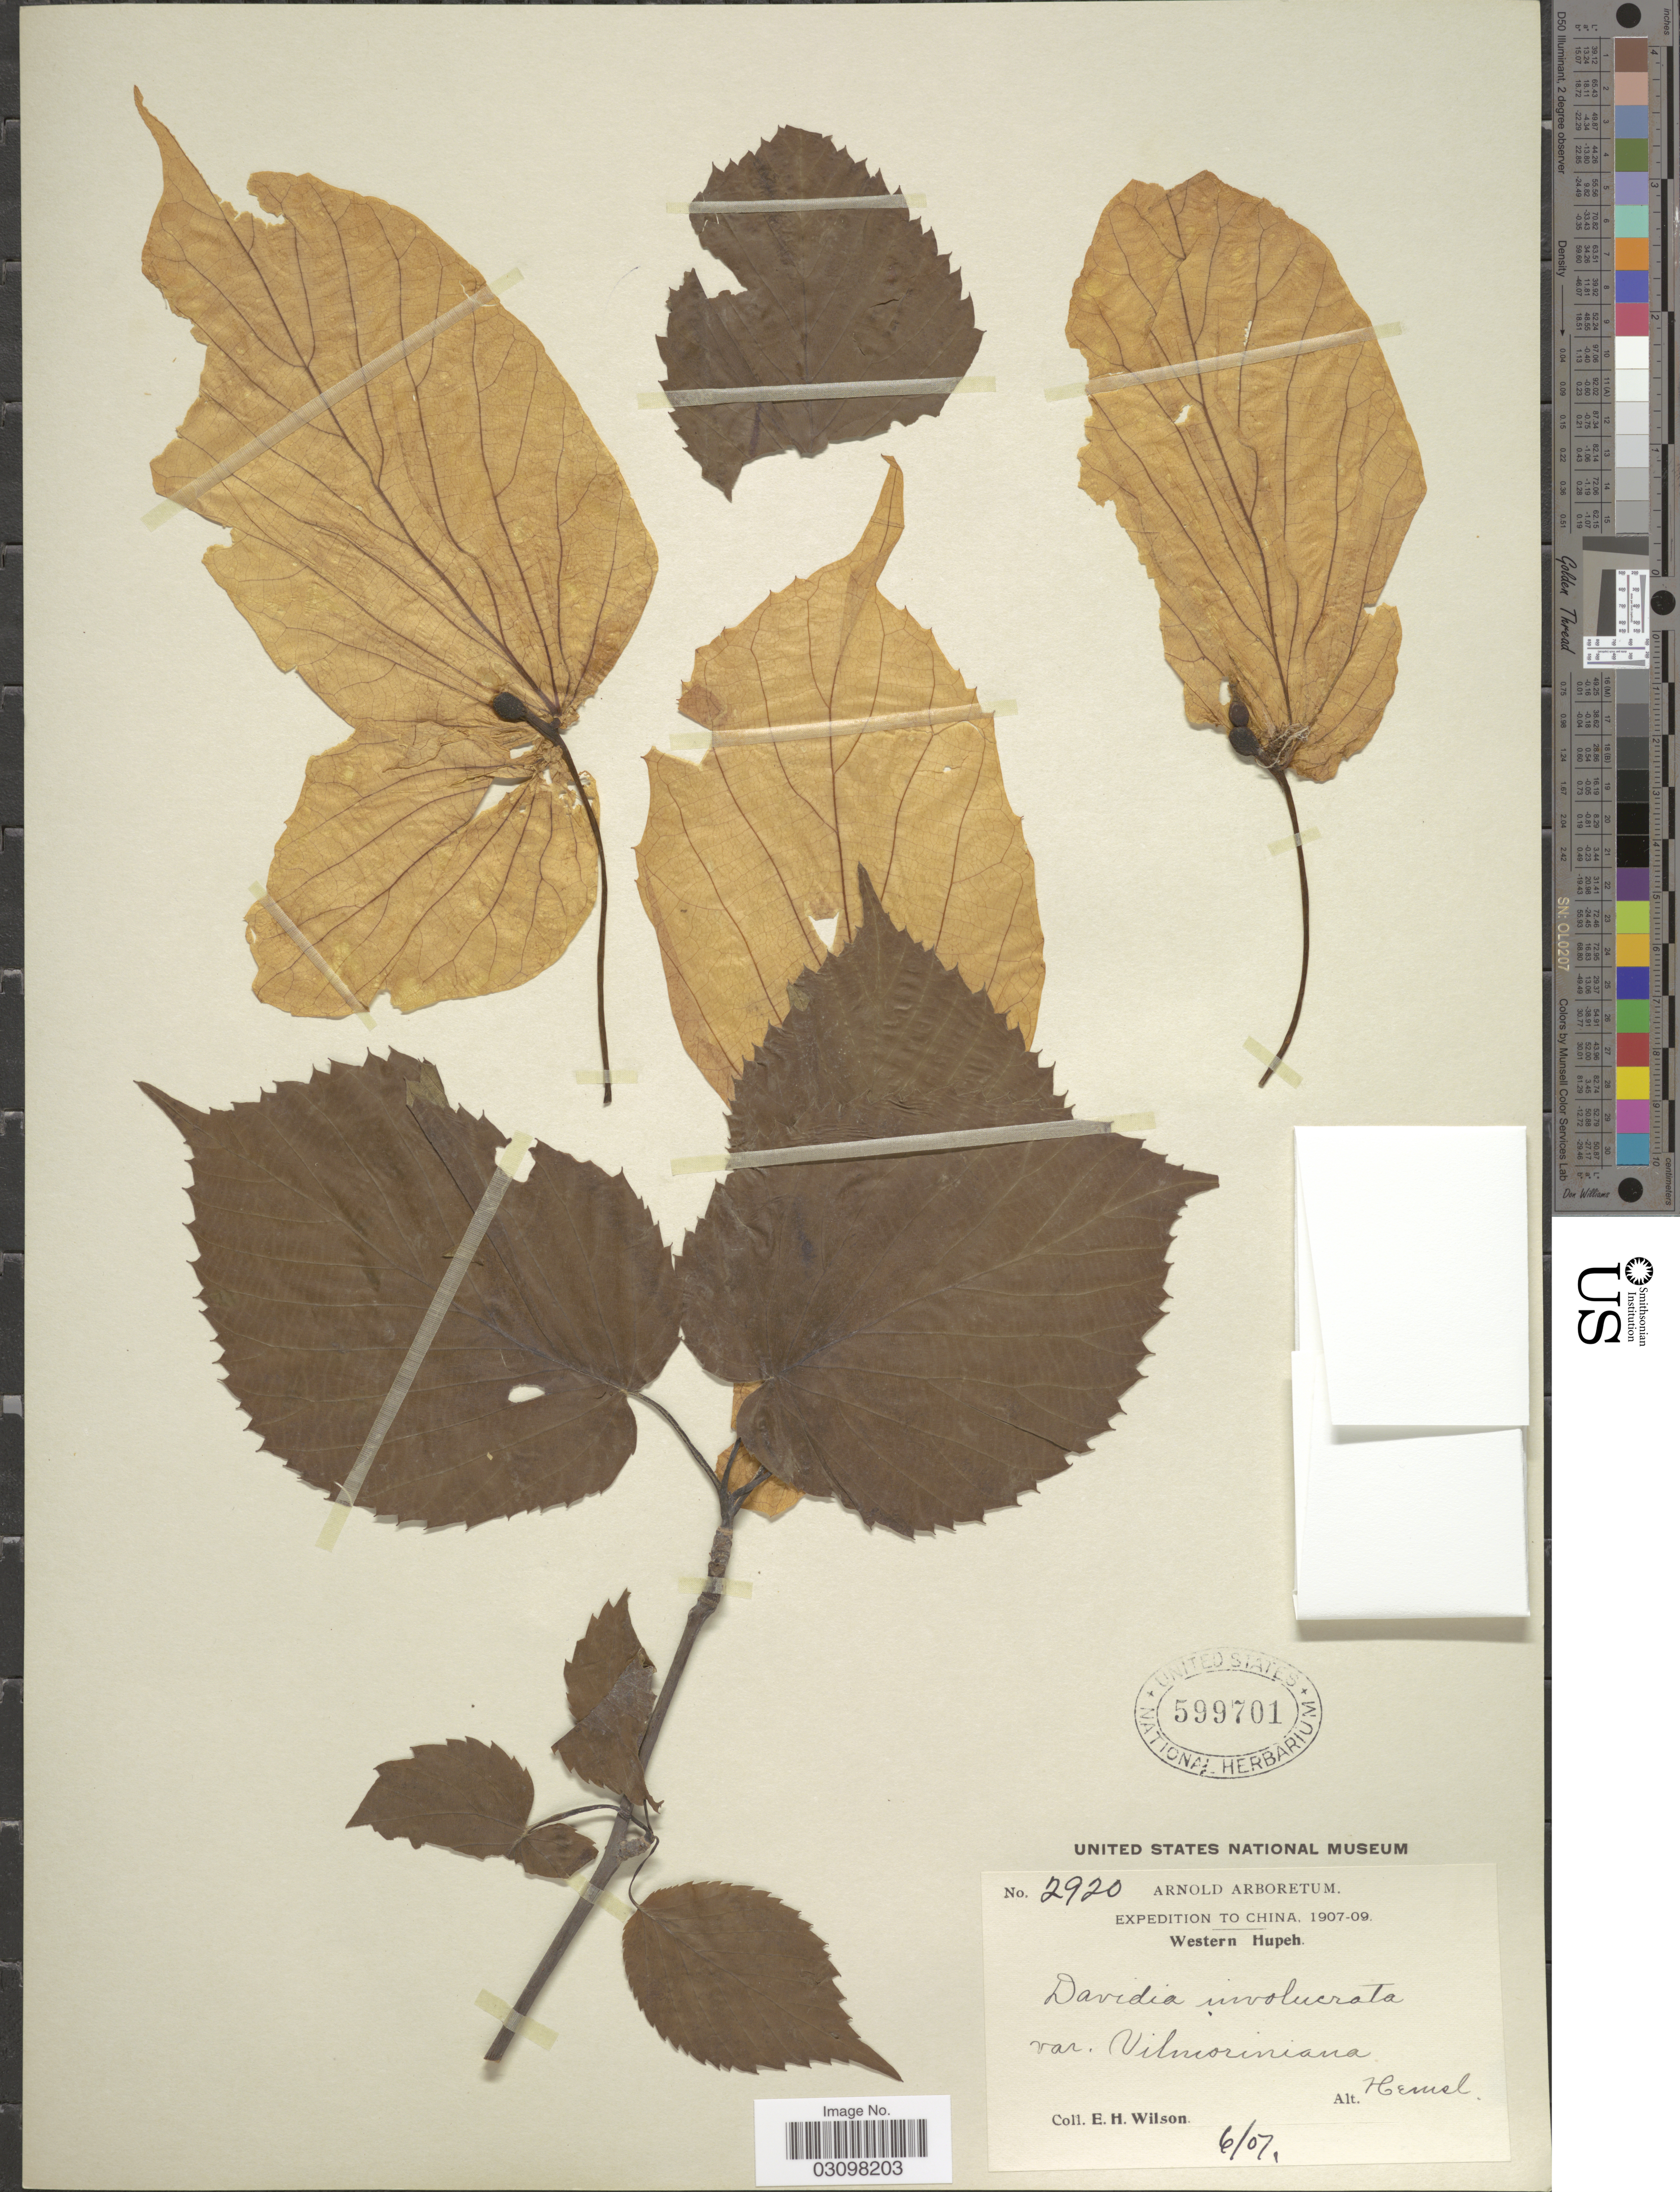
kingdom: Plantae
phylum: Tracheophyta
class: Magnoliopsida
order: Cornales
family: Nyssaceae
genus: Davidia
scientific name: Davidia involucrata var. vilmoriniana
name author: (Dode) Hemsl.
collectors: E. Wilson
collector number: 2920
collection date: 1907-06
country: China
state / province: Hubei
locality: Western Hupeh.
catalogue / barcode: US 599701